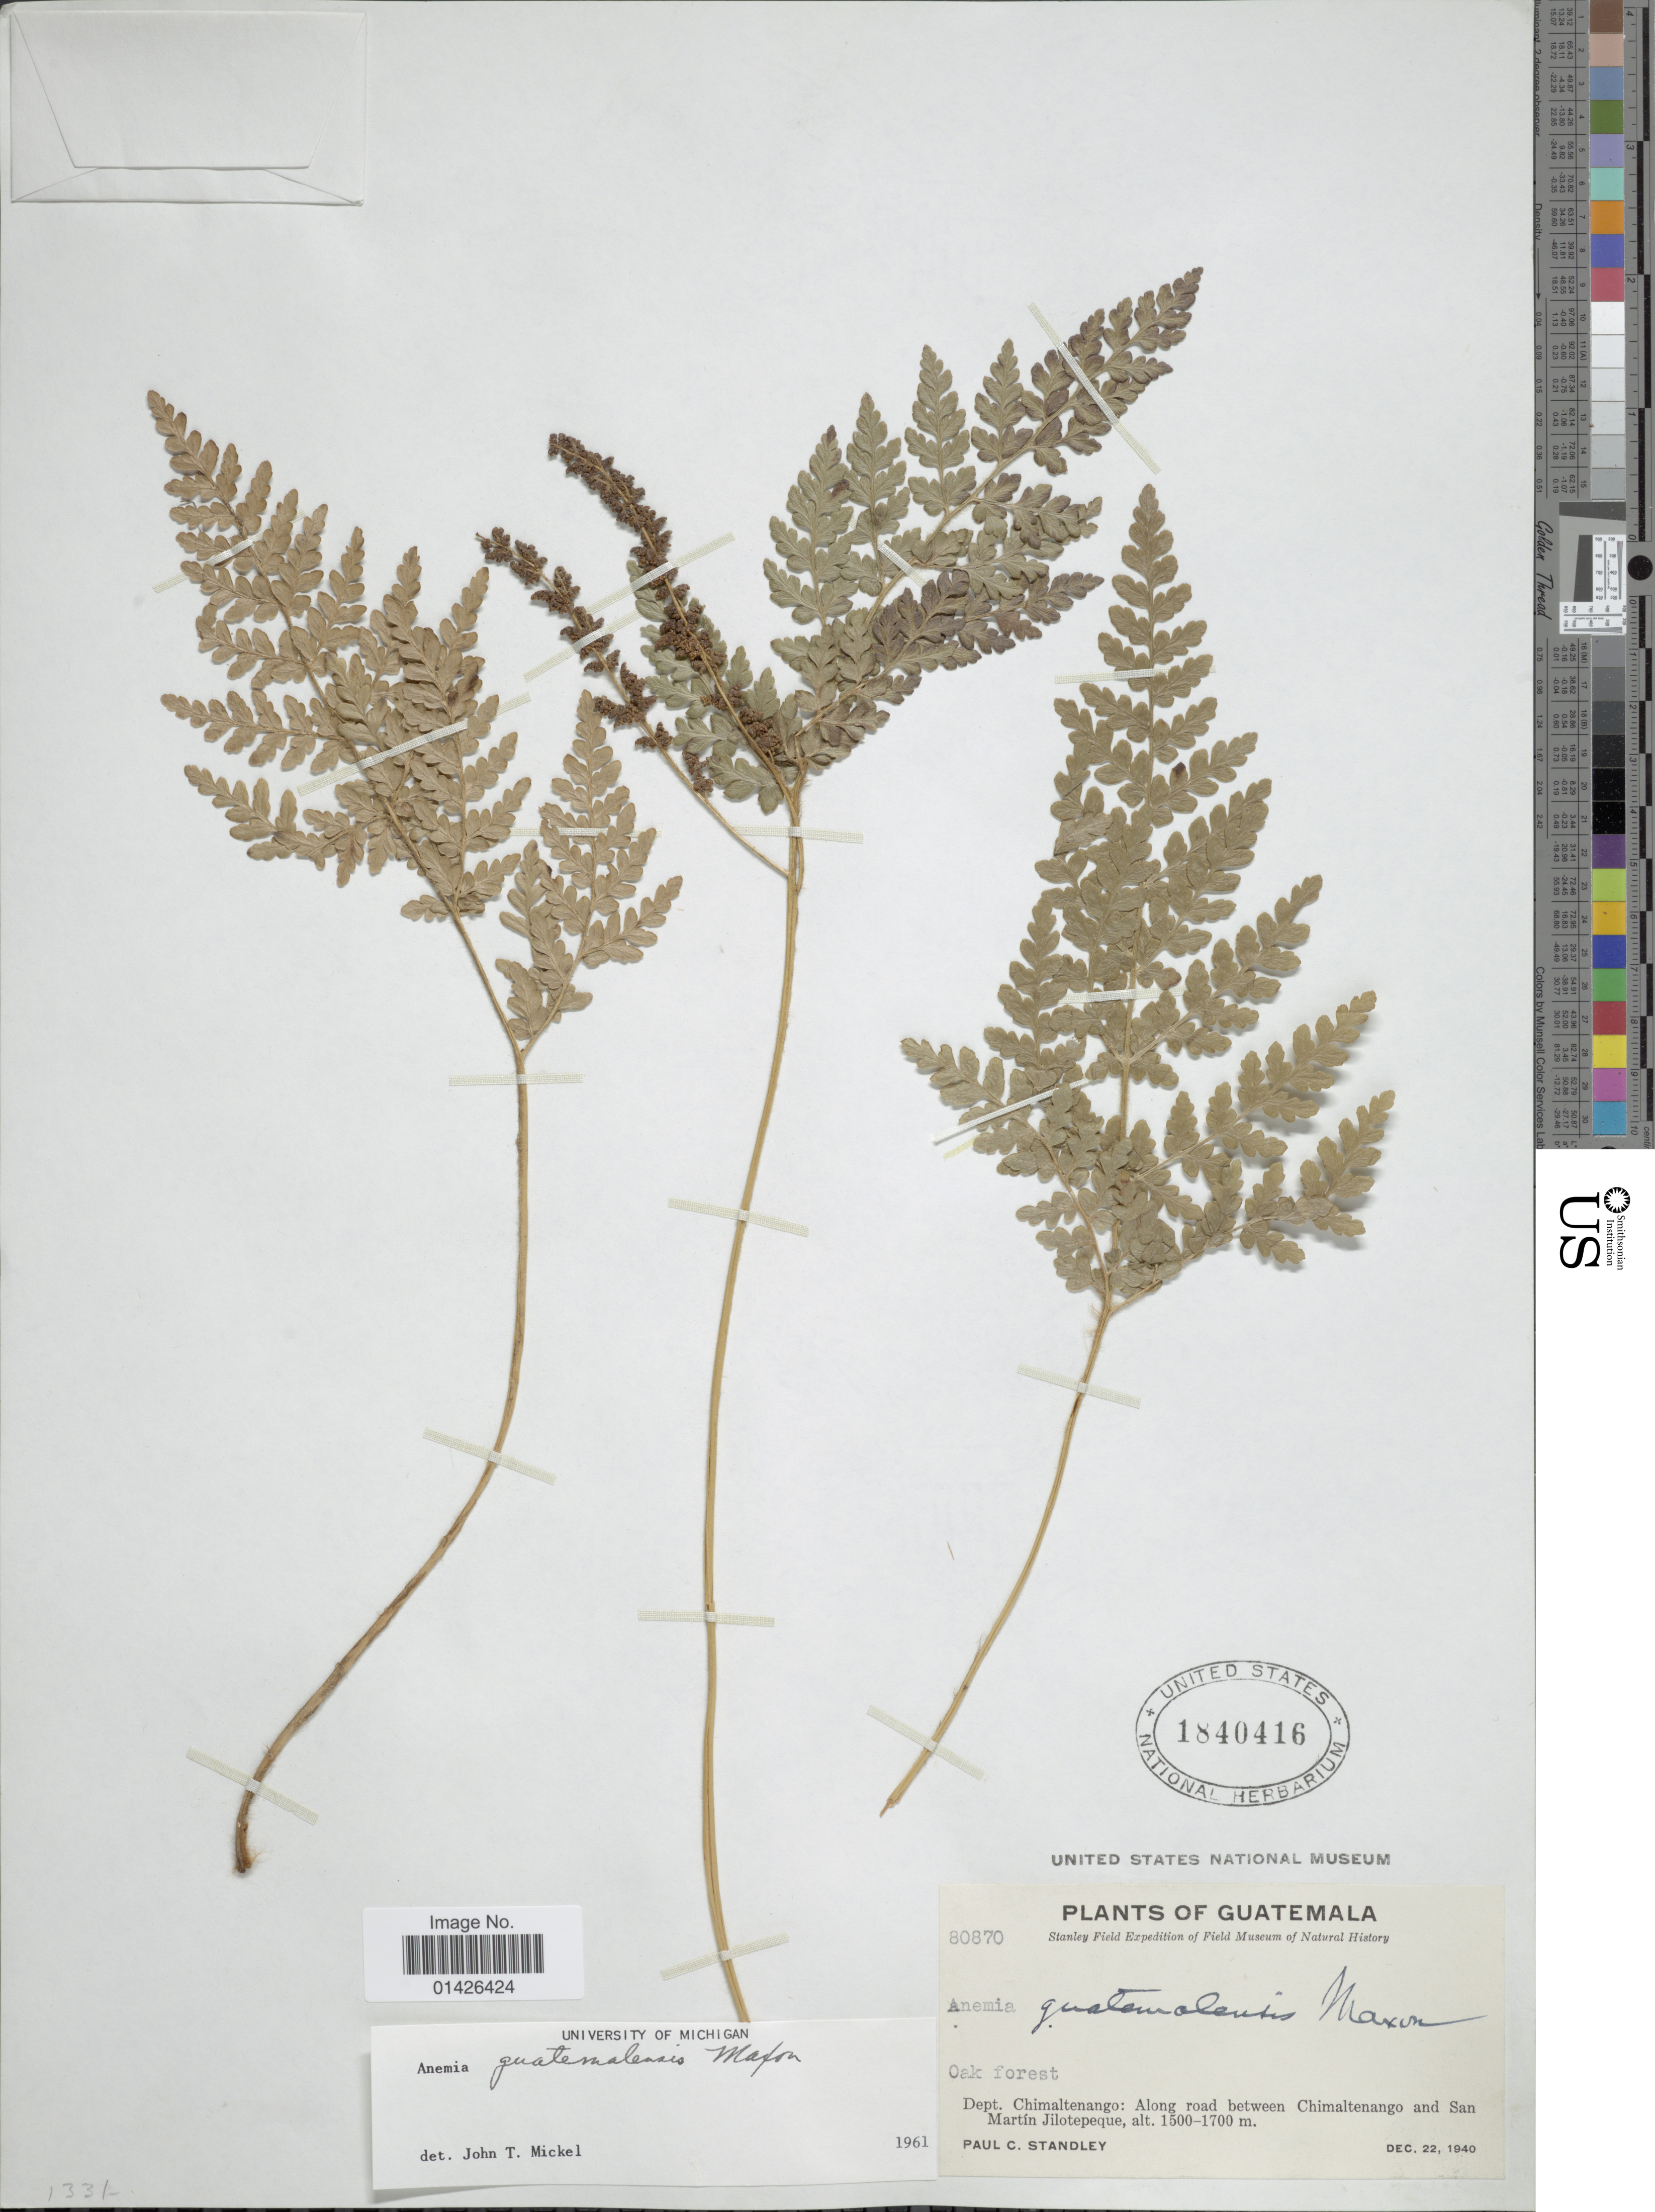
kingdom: Plantae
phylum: Tracheophyta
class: Polypodiopsida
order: Schizaeales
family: Anemiaceae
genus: Anemia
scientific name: Anemia guatemalensis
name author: Maxon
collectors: P. C. Standley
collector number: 80870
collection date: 1940-12-22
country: Guatemala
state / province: Chimaltenango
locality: Dept Chimaltenango: Along road between Chimaltenango and San Martin Jilotepeque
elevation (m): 1500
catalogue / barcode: US 1840416